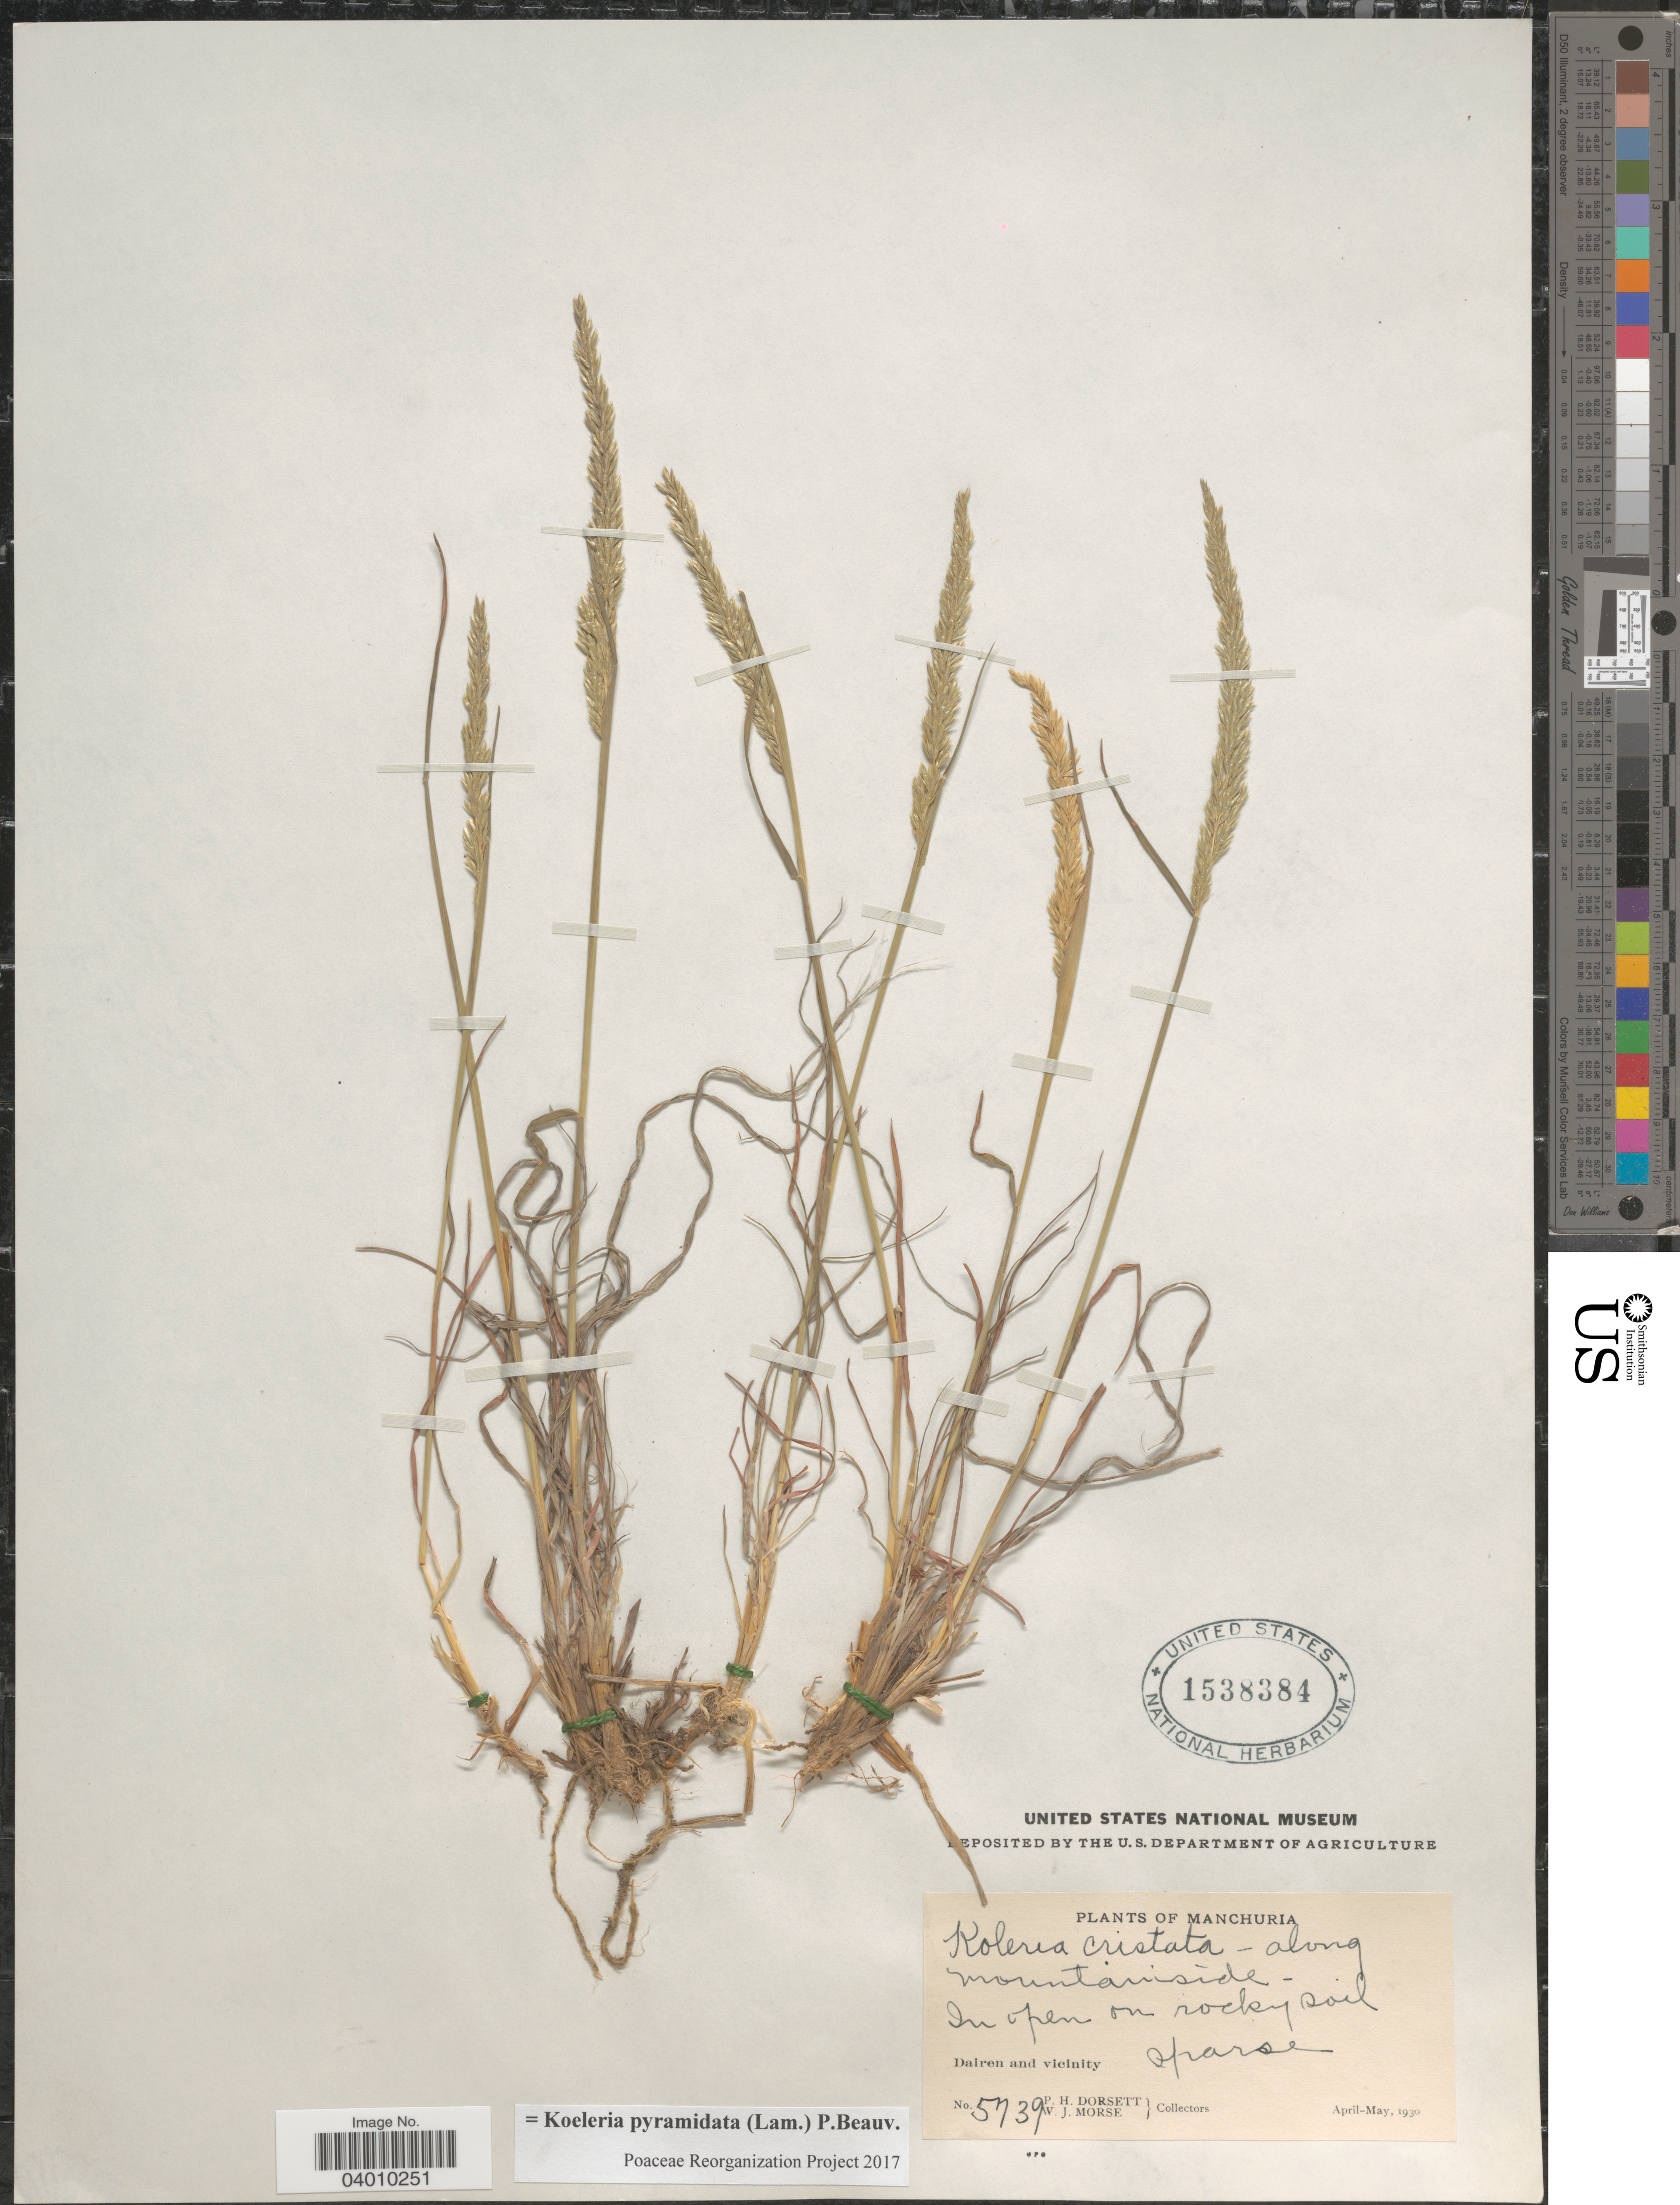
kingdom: Plantae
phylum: Tracheophyta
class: Liliopsida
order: Poales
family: Poaceae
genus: Koeleria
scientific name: Koeleria pyramidata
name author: (Lam.) P. Beauv.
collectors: P. H. Dorsett & W. J. Morse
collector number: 5739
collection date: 1930-04/1930-05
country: China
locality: Manchuria. Along mountainside - In open on rocky soil. Dairen and vicinity.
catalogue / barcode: US 1538384